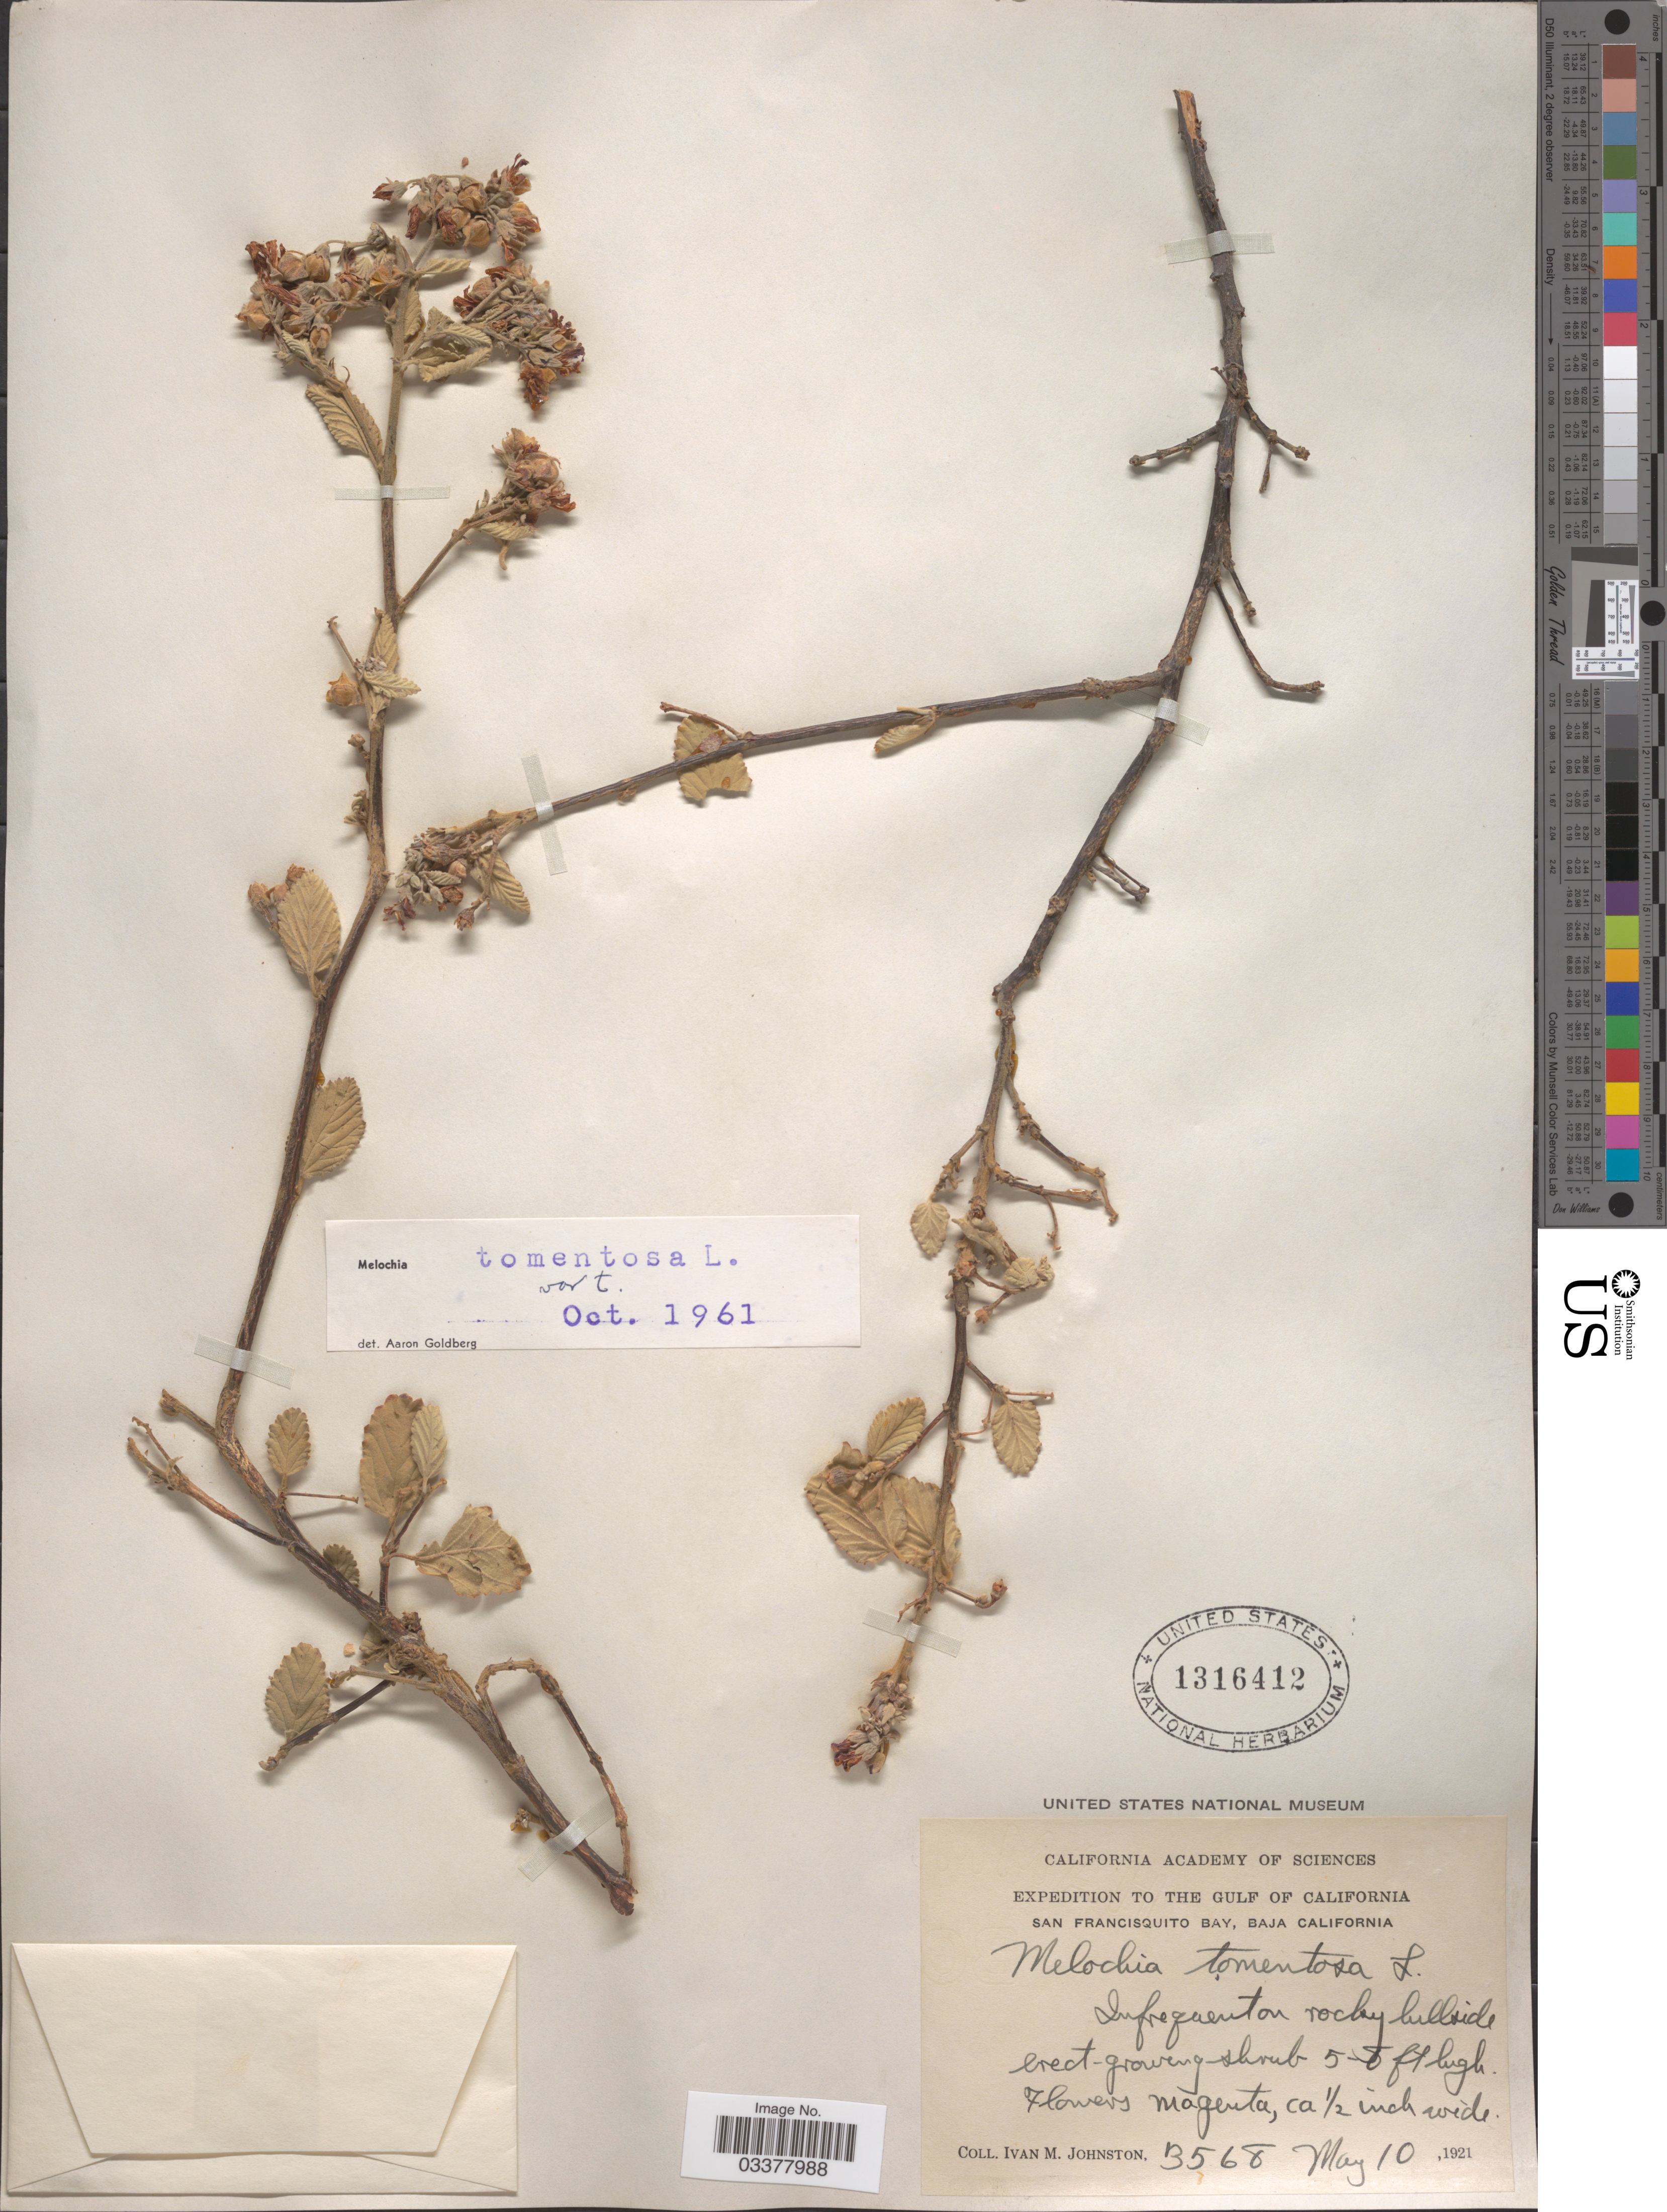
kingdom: Plantae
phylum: Tracheophyta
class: Magnoliopsida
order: Malvales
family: Malvaceae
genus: Melochia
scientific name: Melochia tomentosa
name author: L.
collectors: I.M. Johnston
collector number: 3568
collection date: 1921-05-10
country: Mexico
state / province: Baja California Sur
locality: The Gulf of California. San Francisquito Bay.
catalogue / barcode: US 1316412